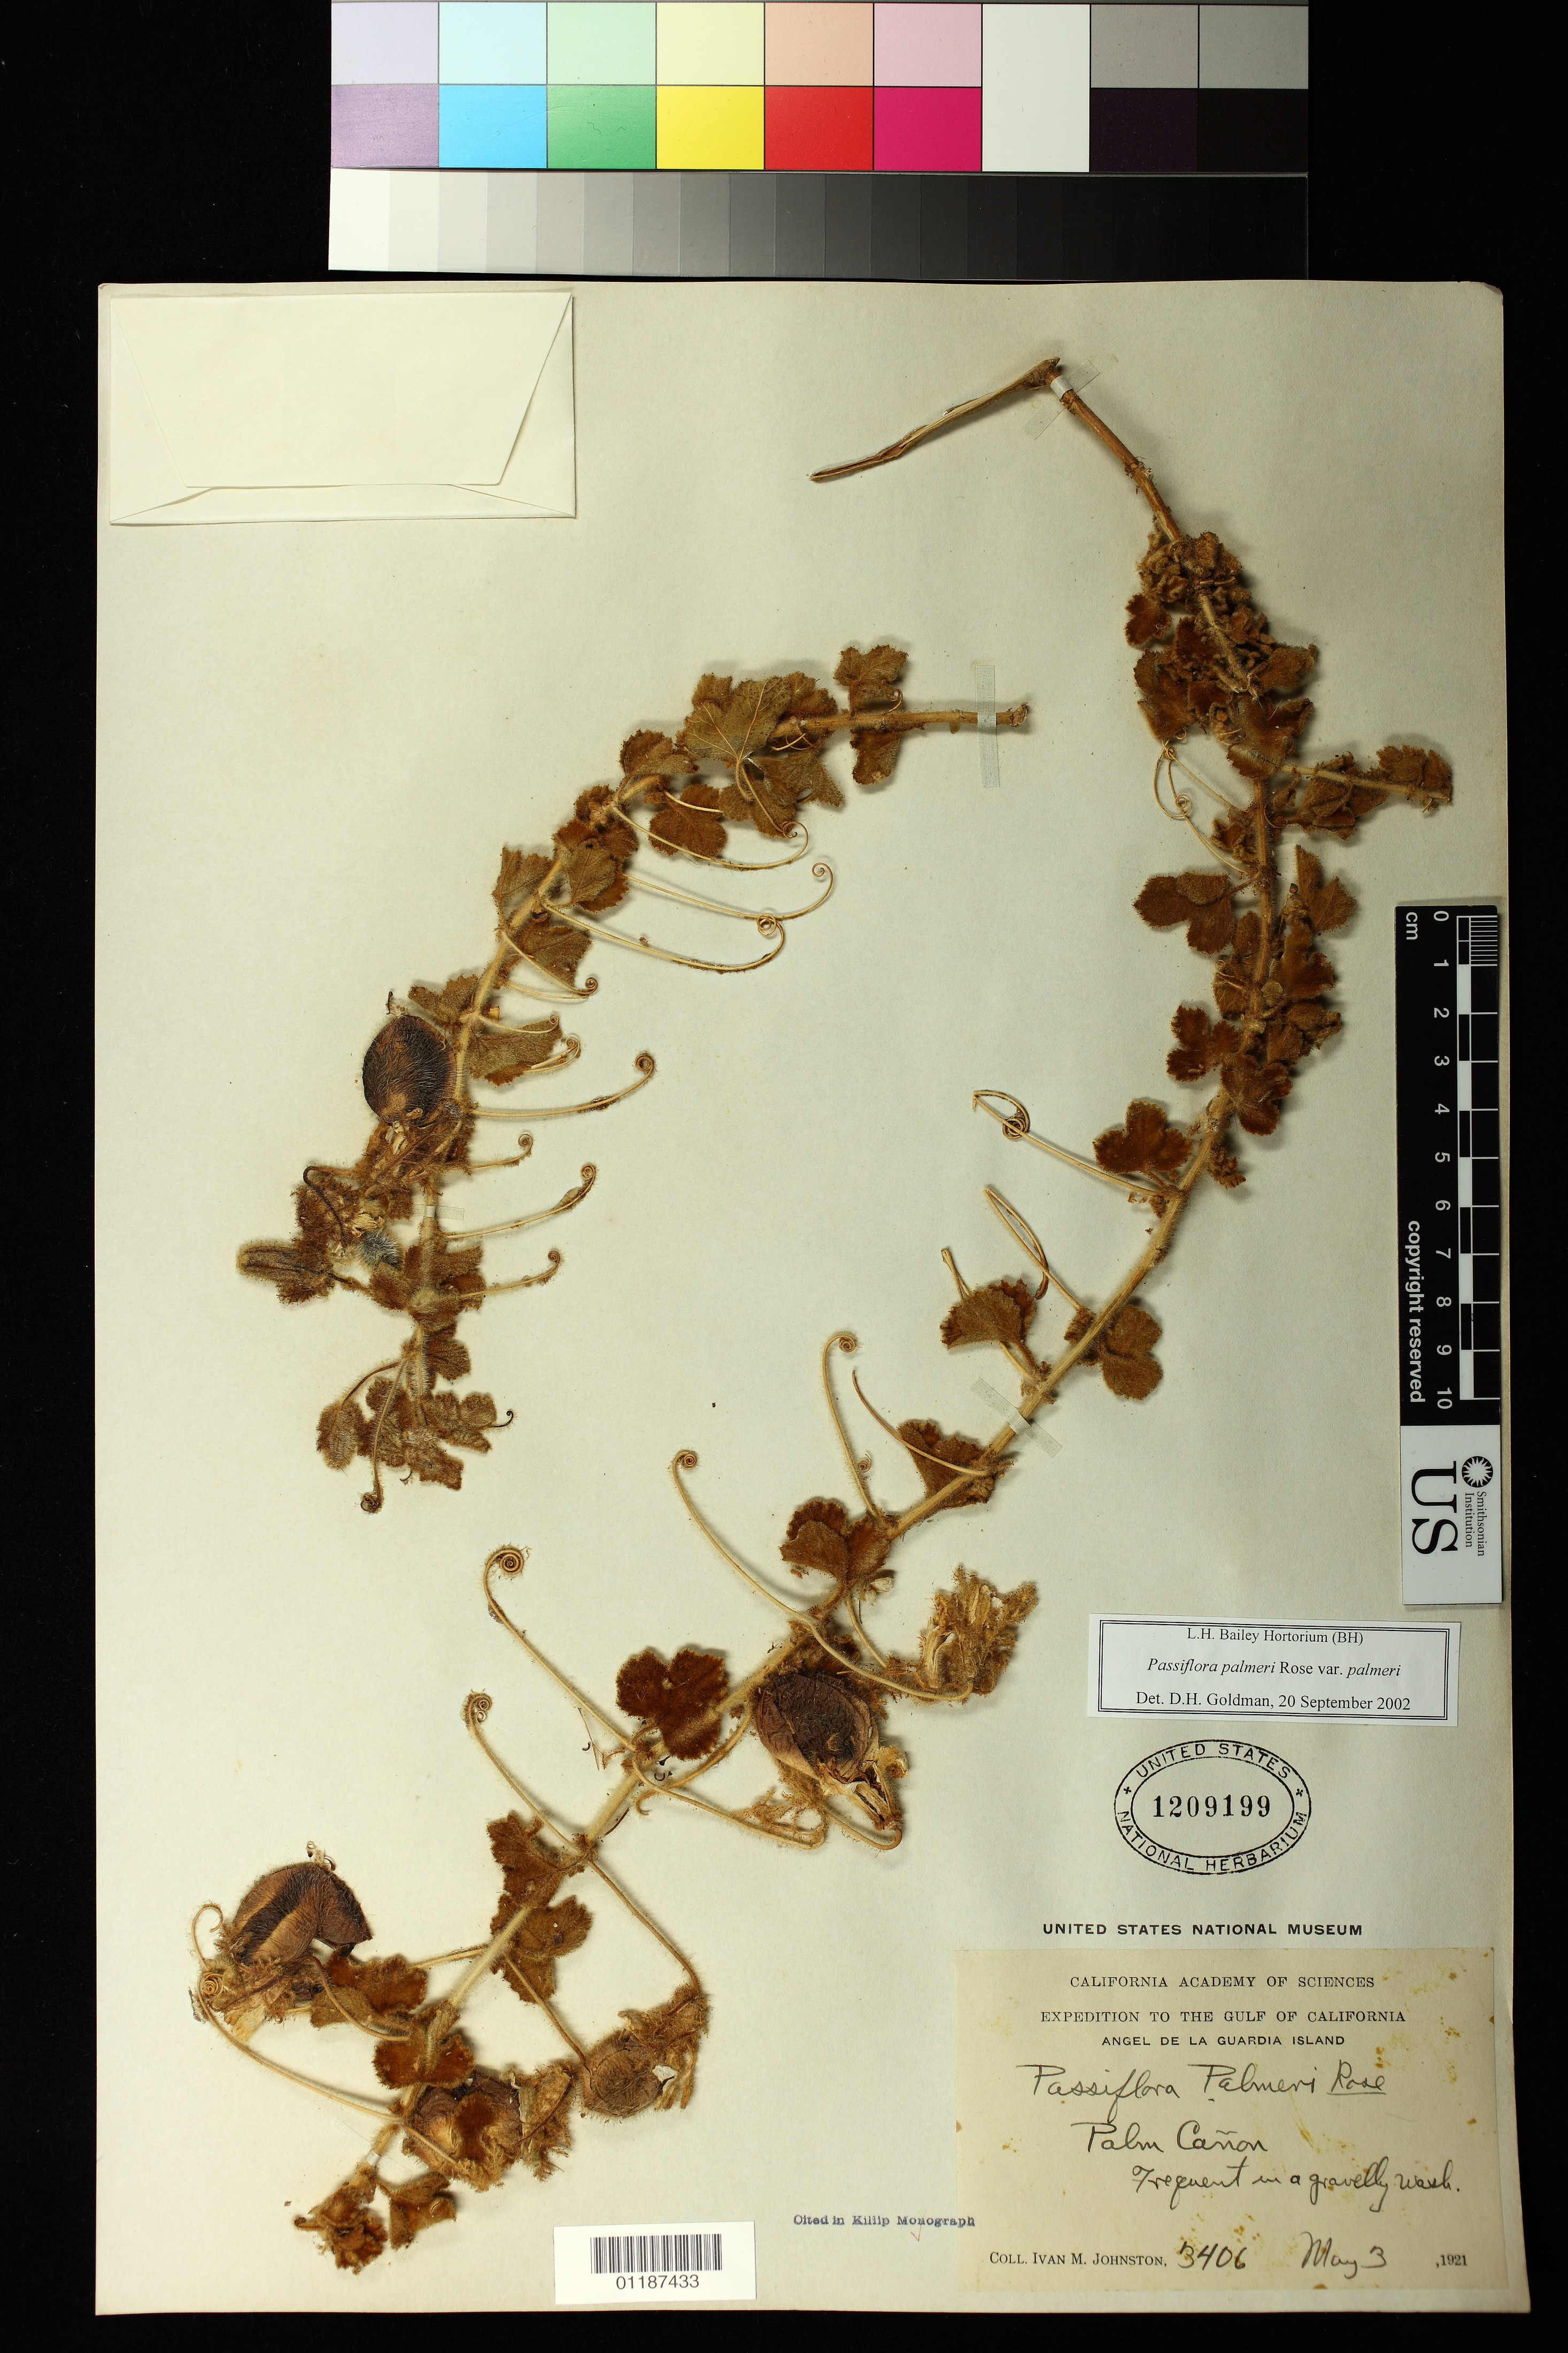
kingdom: Plantae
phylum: Tracheophyta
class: Magnoliopsida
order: Malpighiales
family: Passifloraceae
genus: Passiflora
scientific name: Passiflora palmeri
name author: Rose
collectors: I.M. Johnston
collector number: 3406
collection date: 1921-05-03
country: Mexico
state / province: Baja California Norte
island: Angel de la Guarda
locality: Palm Canon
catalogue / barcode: US 1209199